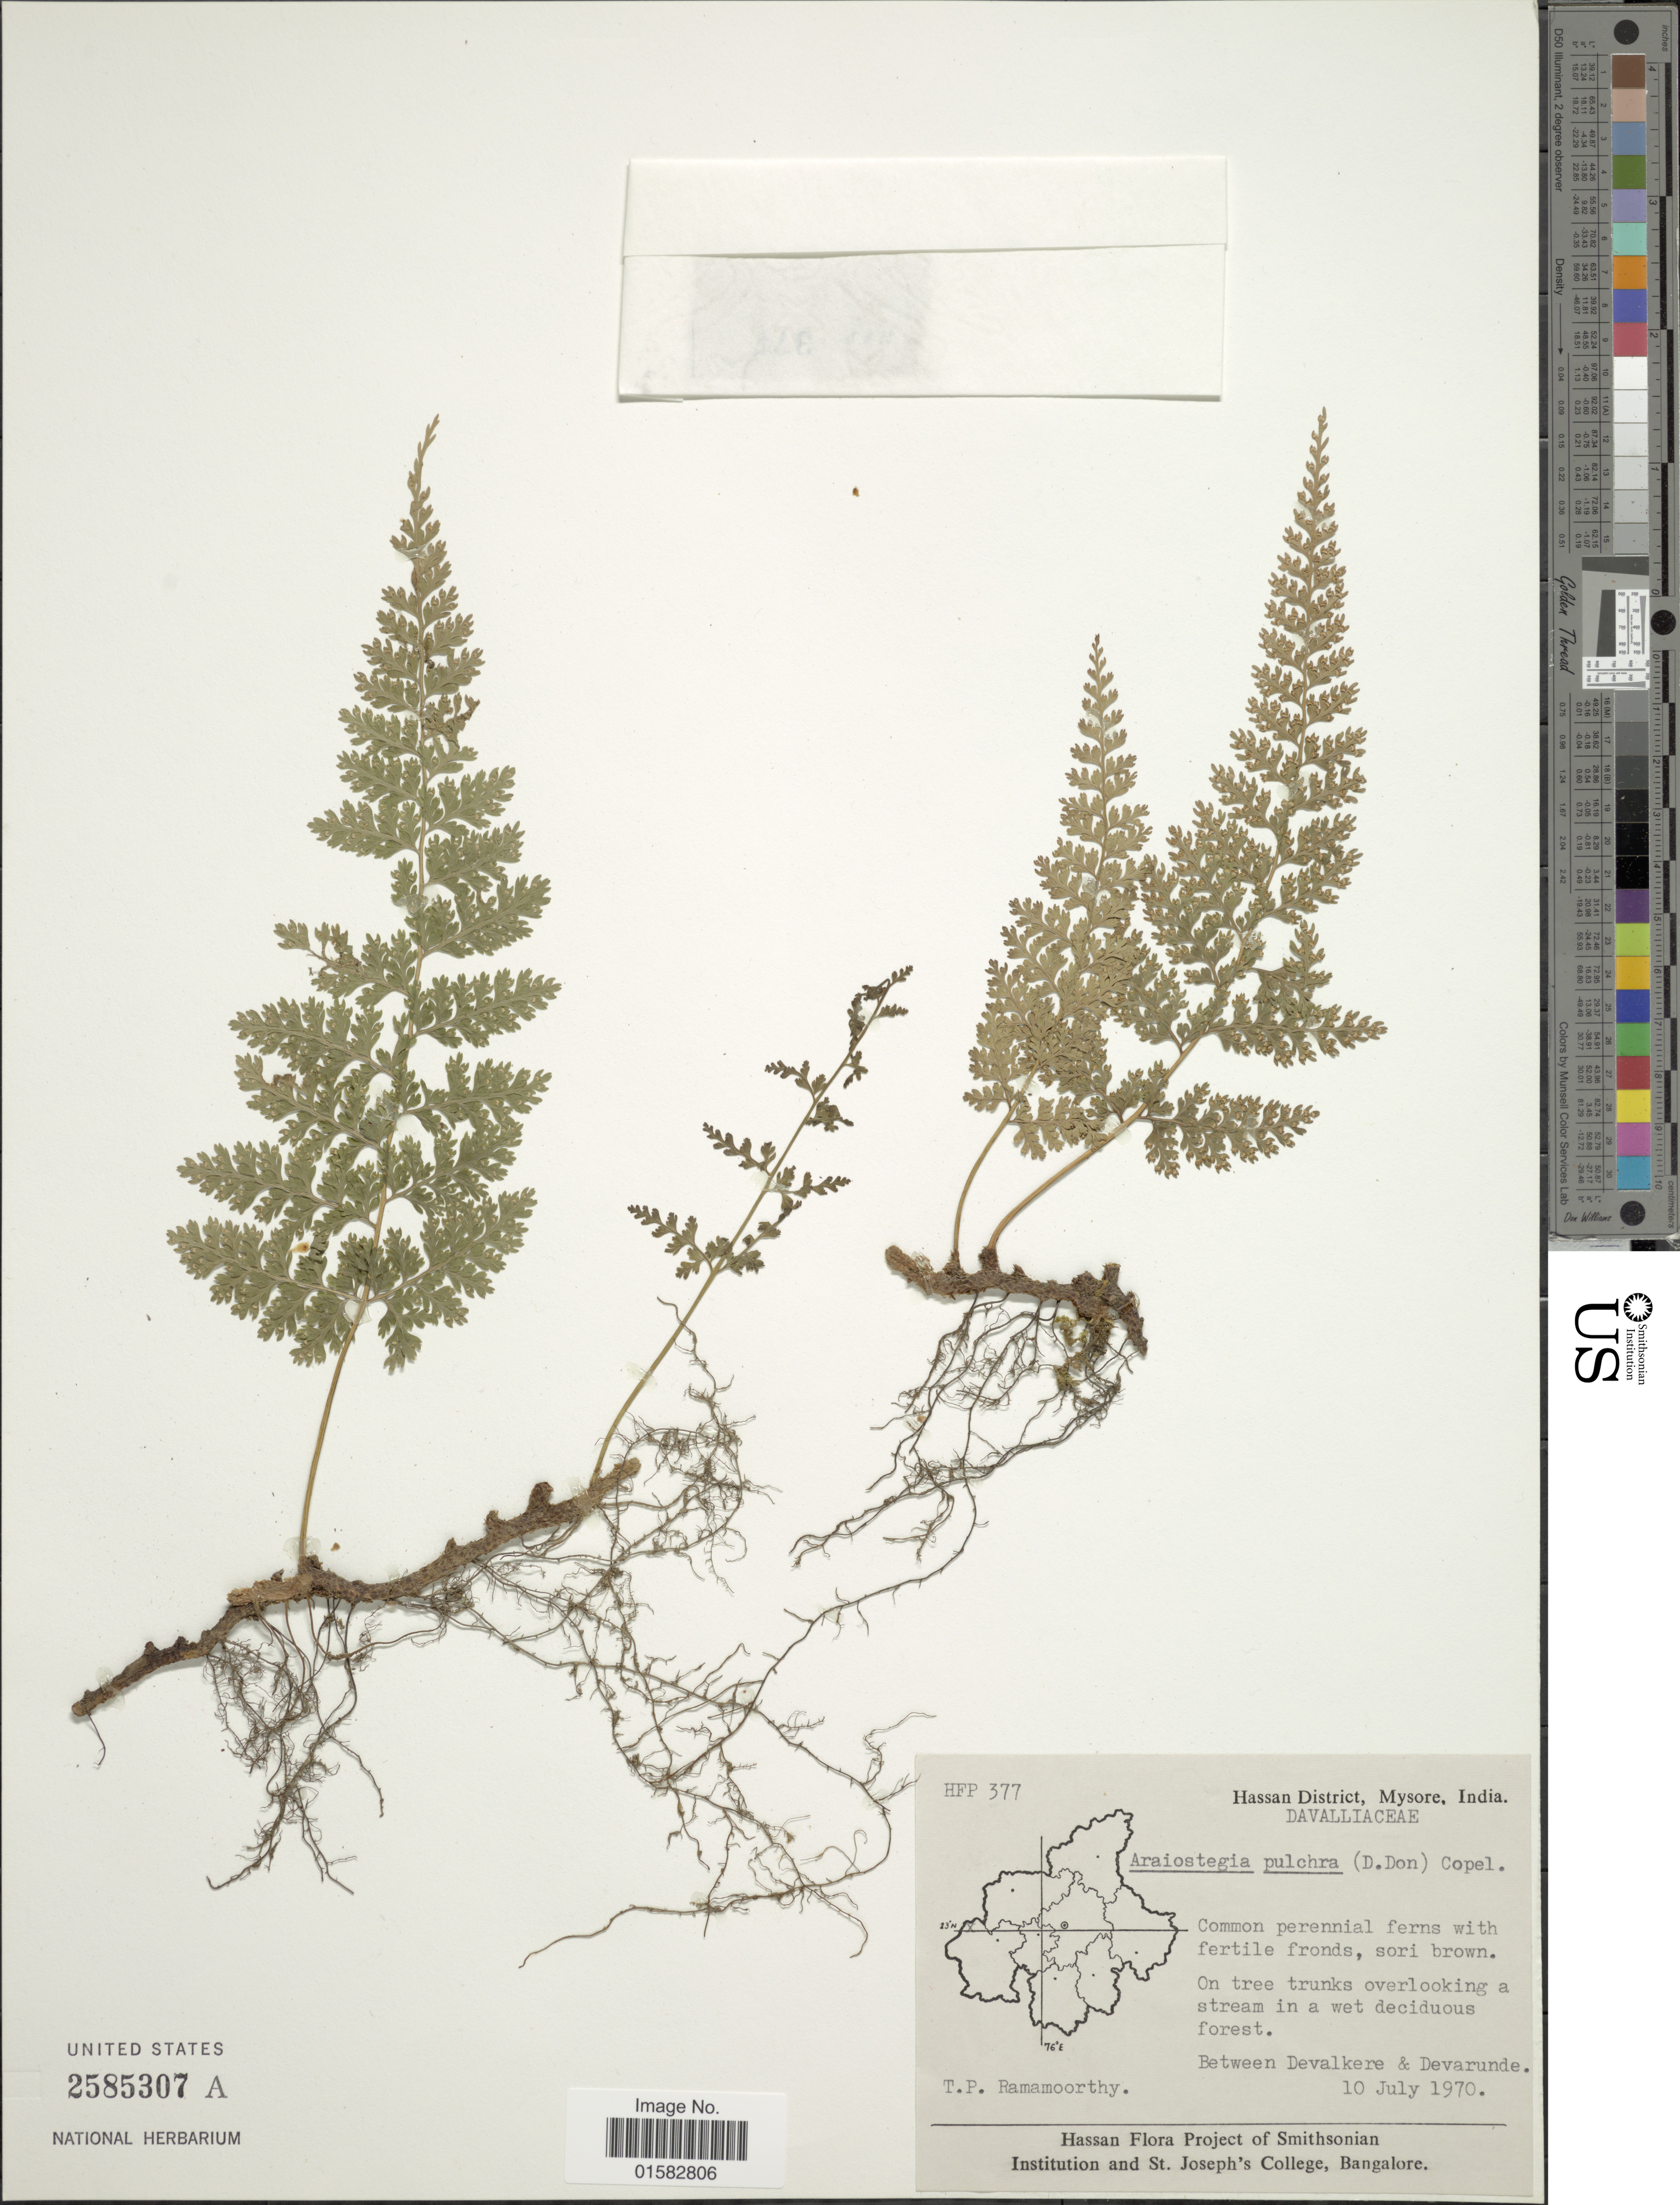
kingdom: Plantae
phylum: Tracheophyta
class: Polypodiopsida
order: Polypodiales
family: Davalliaceae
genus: Davallia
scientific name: Davallia pulchra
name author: D. Don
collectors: T. P. Ramamoorthy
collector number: HFP 377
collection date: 1970-07-10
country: India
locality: Hassan District, Mysore, Between Devalkere & Devarunde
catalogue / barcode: US 2585307A